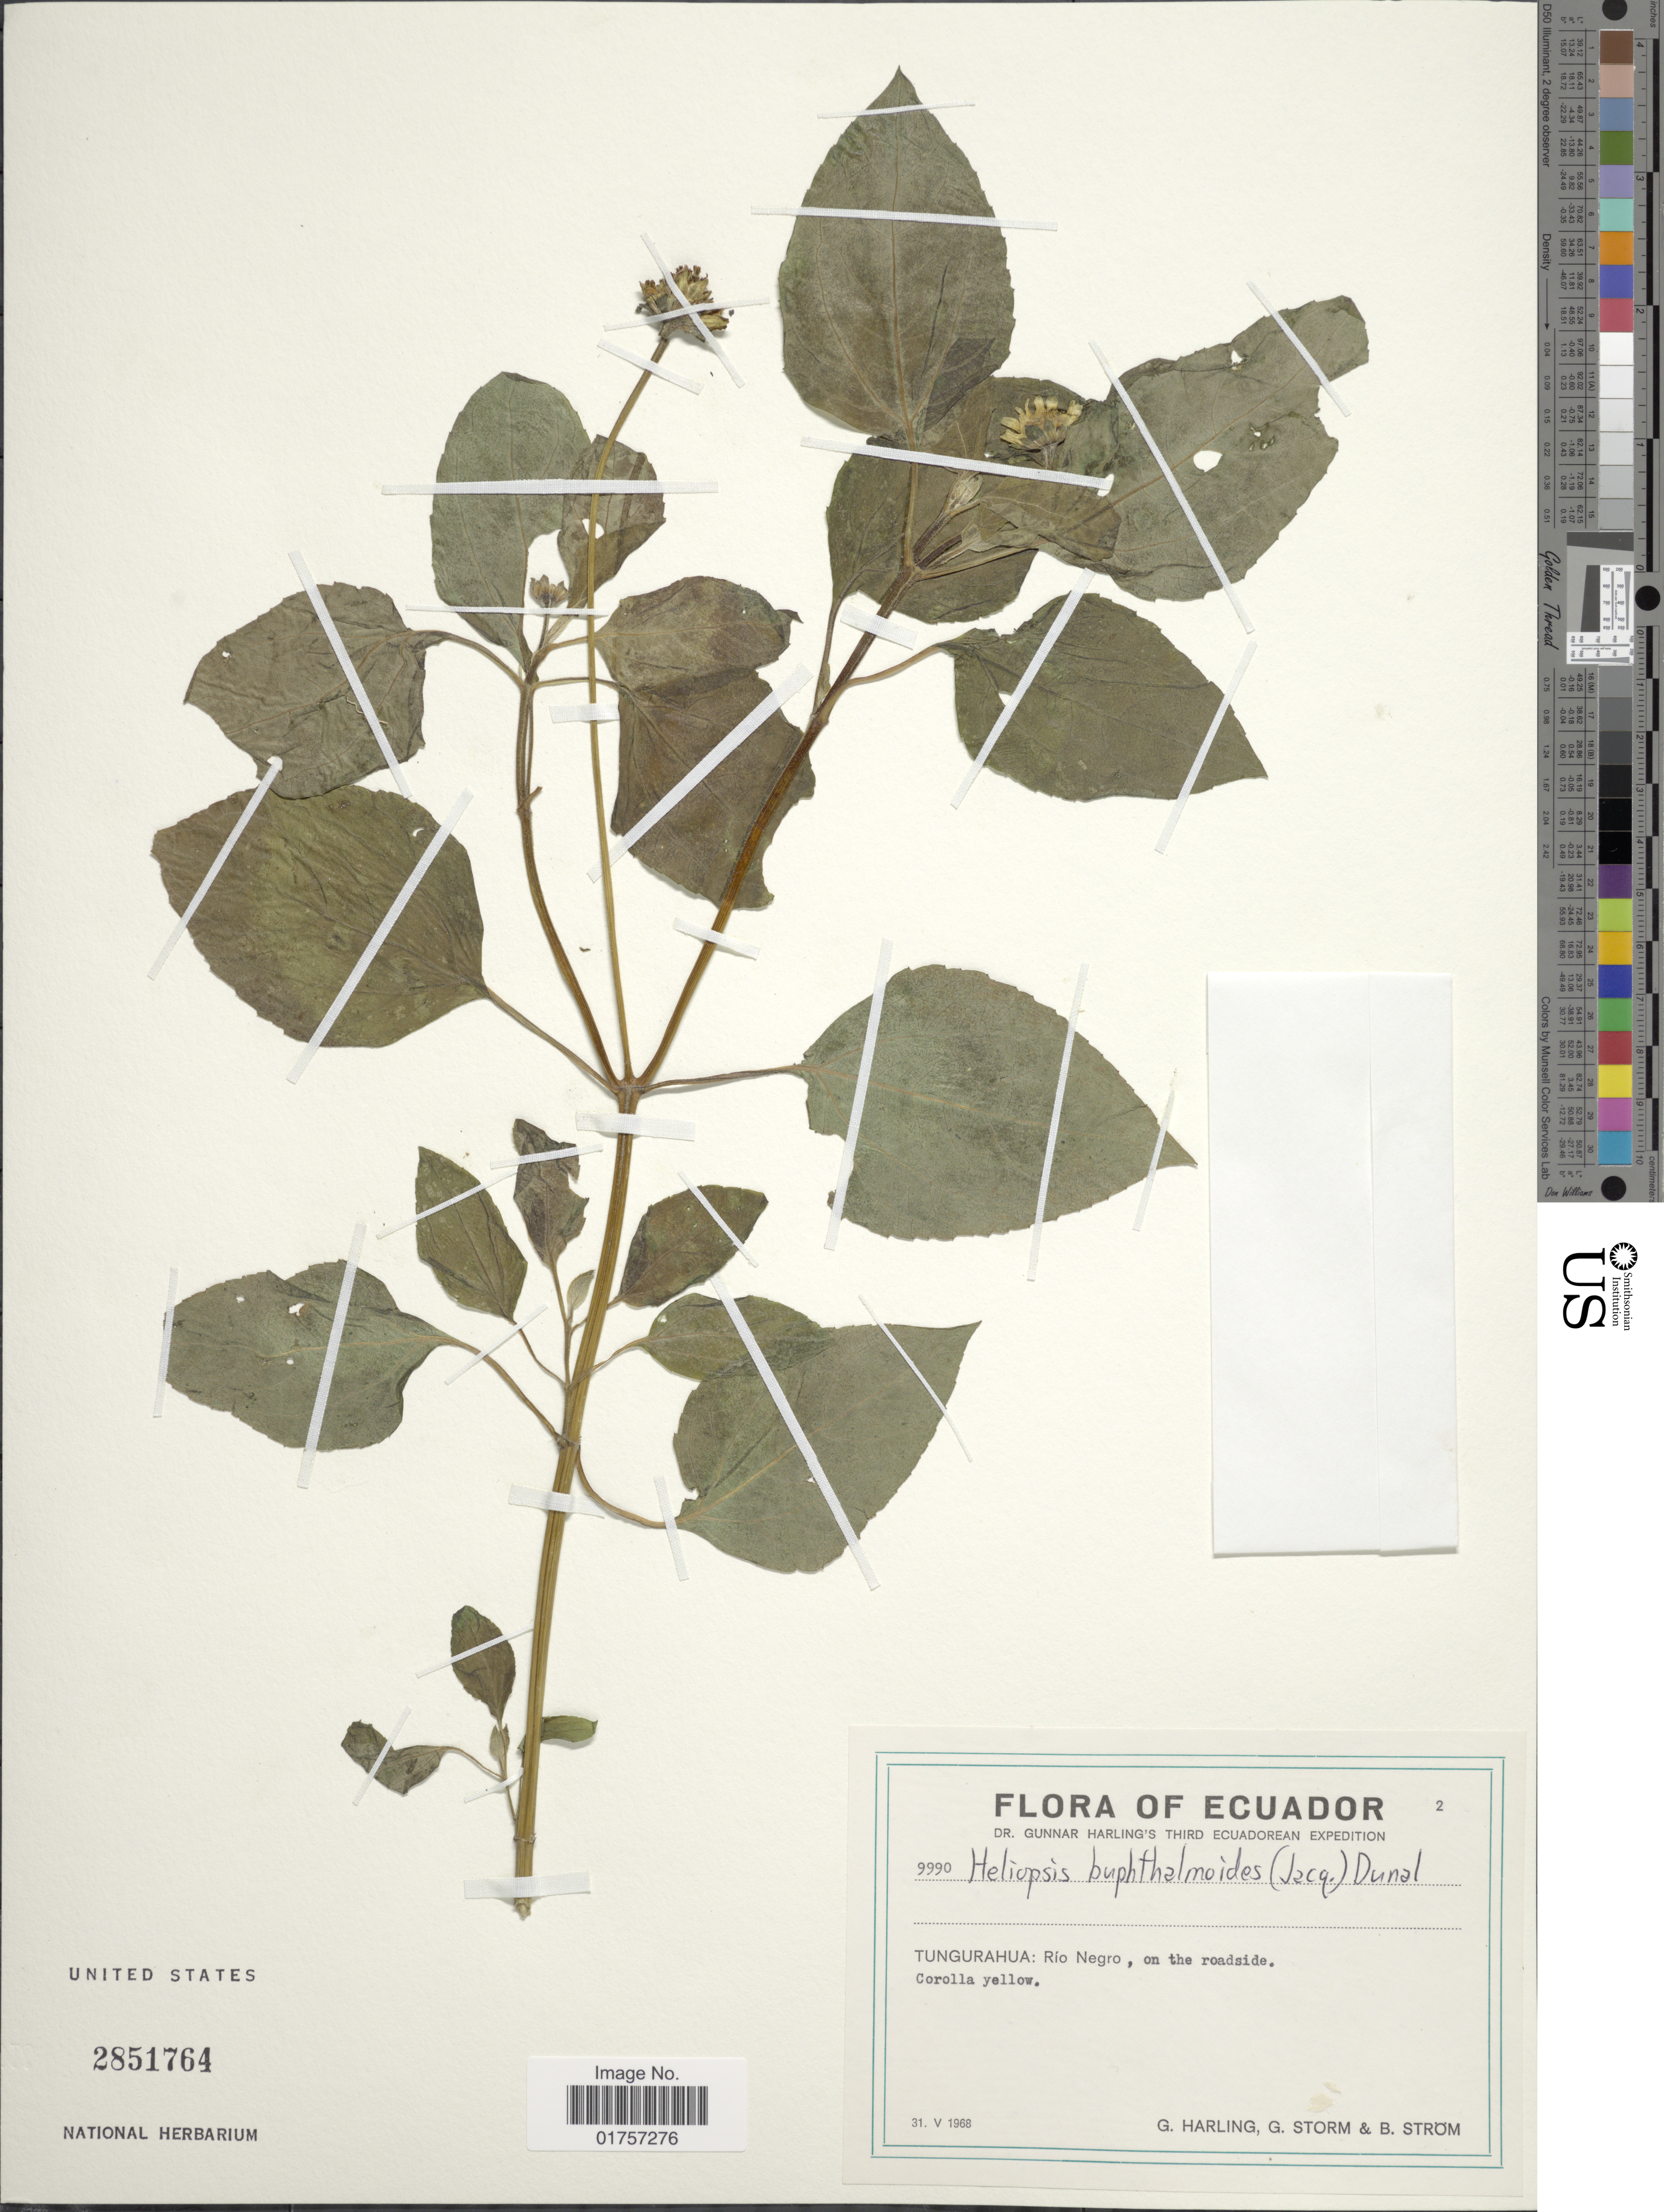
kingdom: Plantae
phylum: Tracheophyta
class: Magnoliopsida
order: Asterales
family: Asteraceae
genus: Heliopsis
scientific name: Heliopsis buphthalmoides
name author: (Jacq.) Dunal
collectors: G. Harling, G. Storm & B. Ström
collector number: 9990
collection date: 1968-05-31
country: Ecuador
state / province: Tungurahua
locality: Río Negro, on the roadside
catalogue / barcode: US 2851764